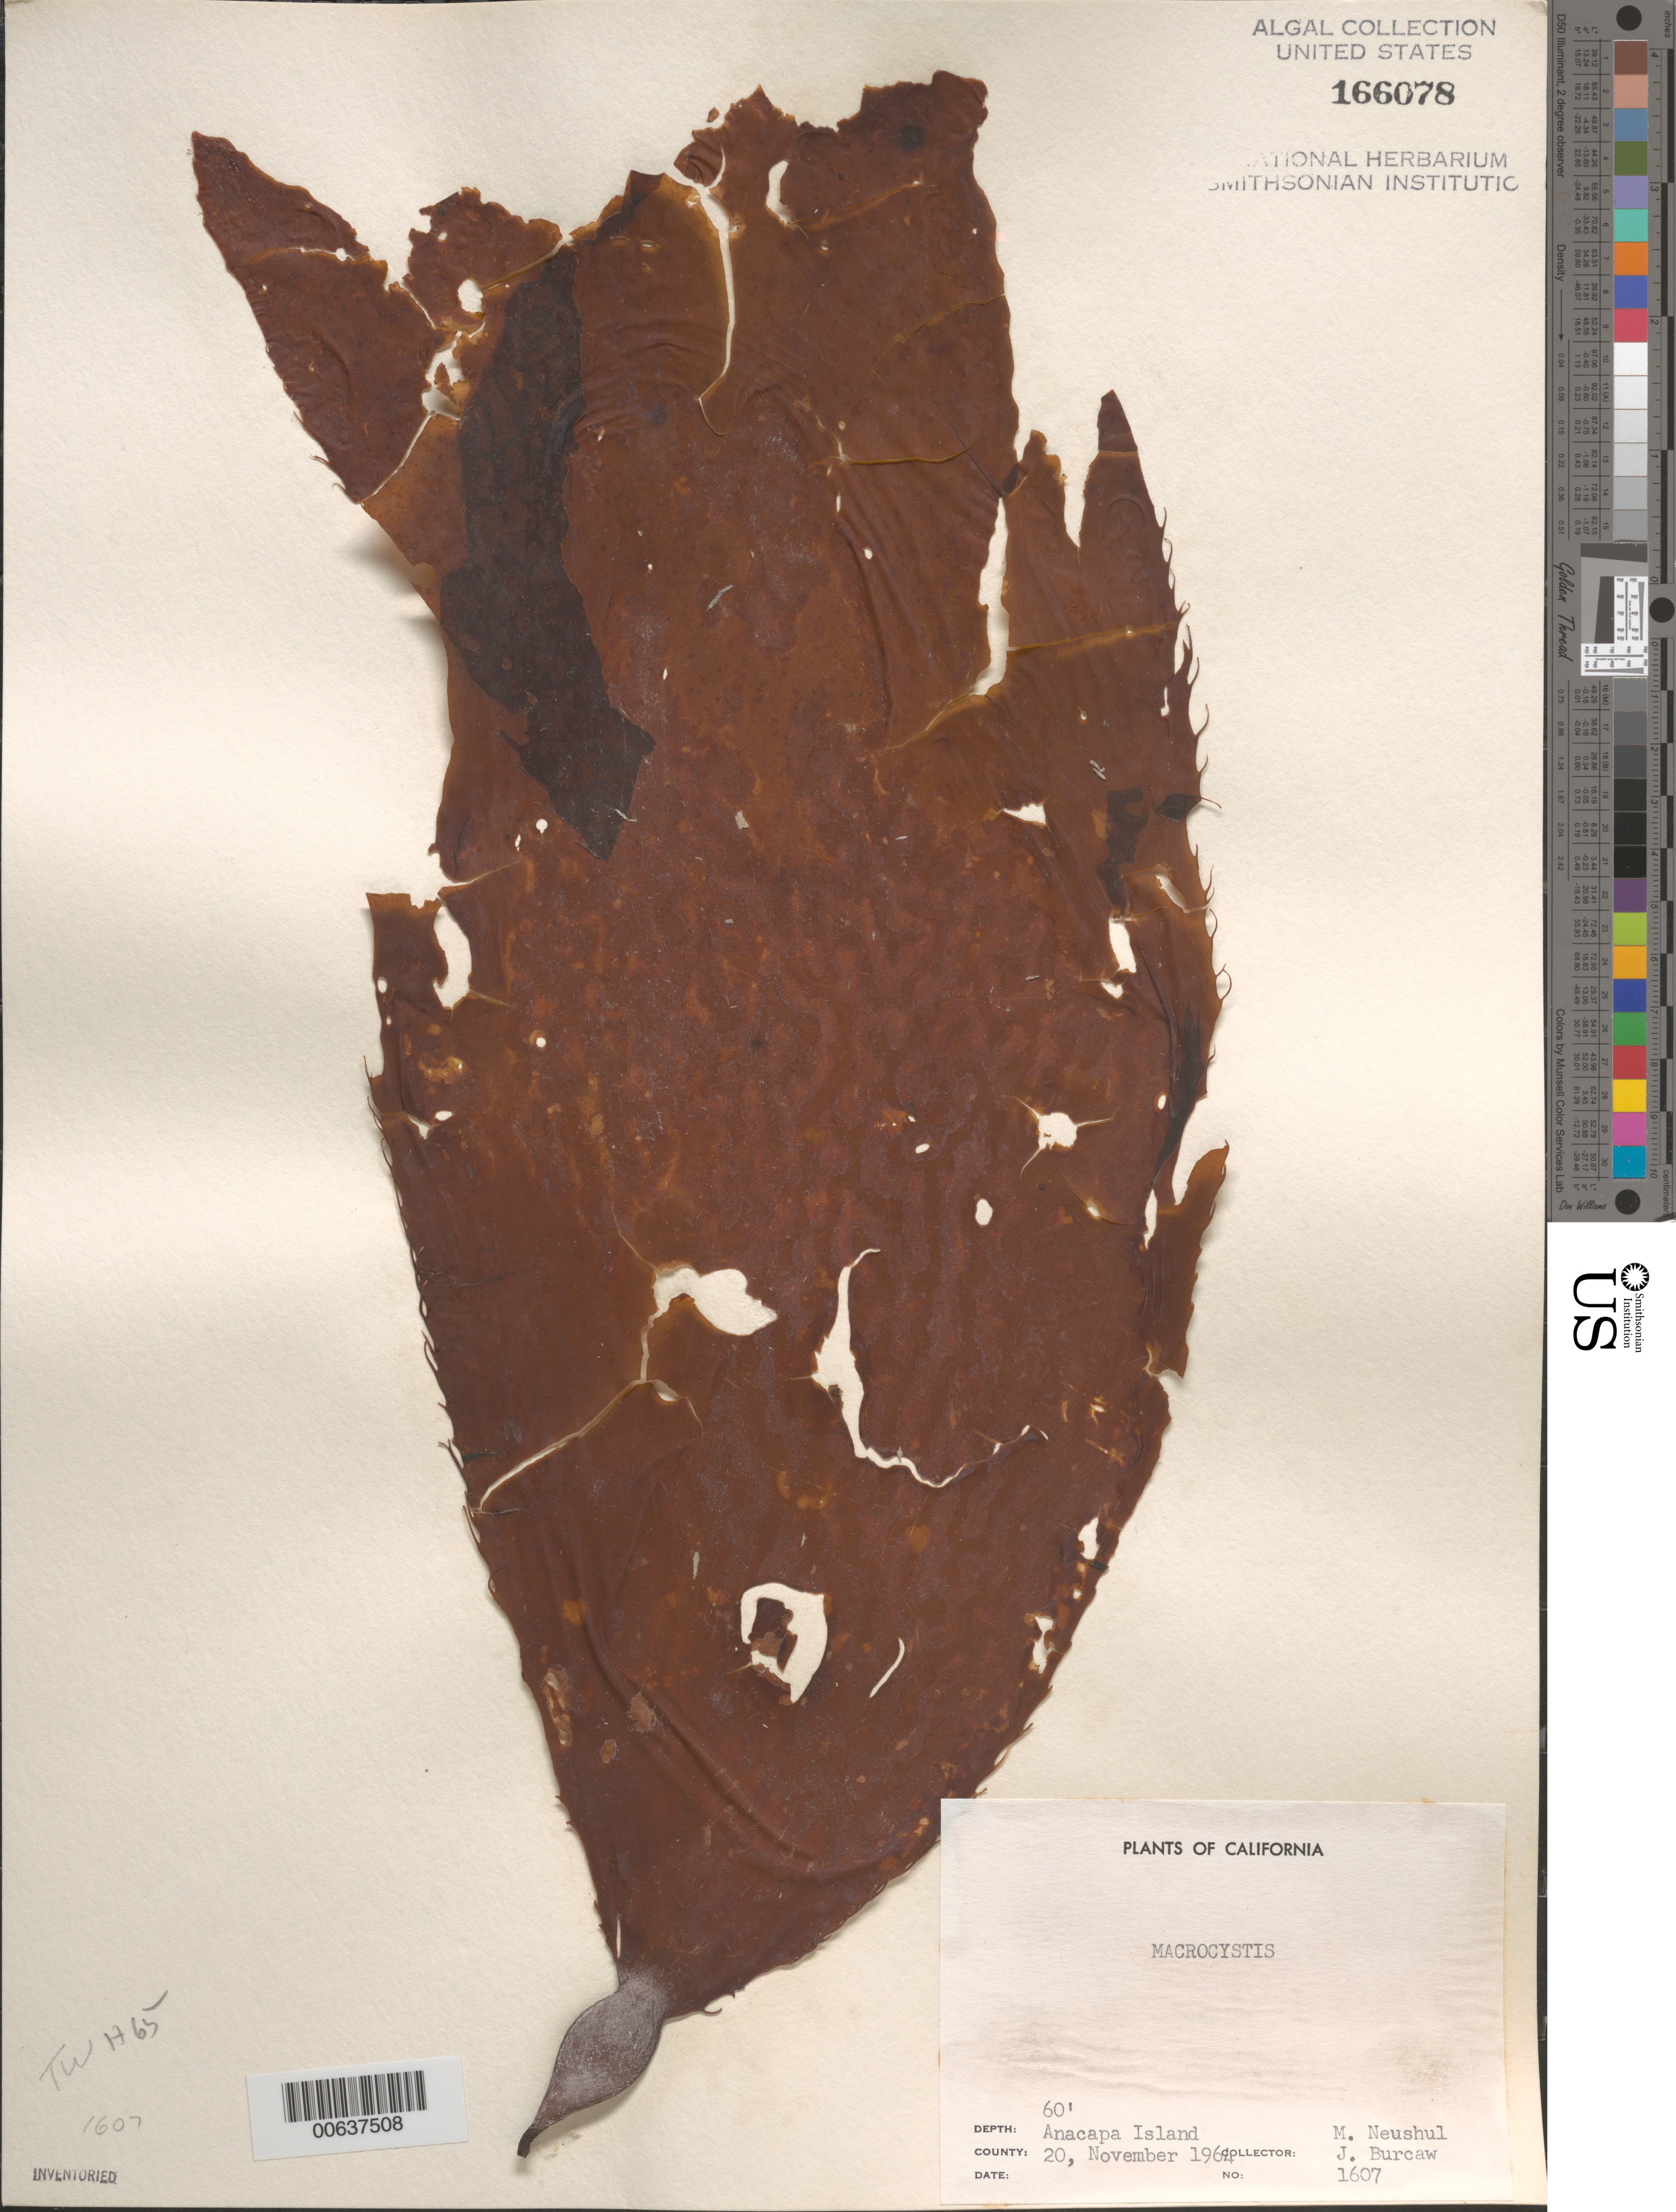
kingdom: Chromista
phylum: Ochrophyta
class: Phaeophyceae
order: Laminariales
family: Laminariaceae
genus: Macrocystis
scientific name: Macrocystis sp.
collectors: M. Neushul & J. Burcaw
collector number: Neushul 1607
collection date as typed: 20 Nov 1964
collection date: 1964-11-20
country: United States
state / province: California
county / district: Ventura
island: Anacapa Island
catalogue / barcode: US 166078